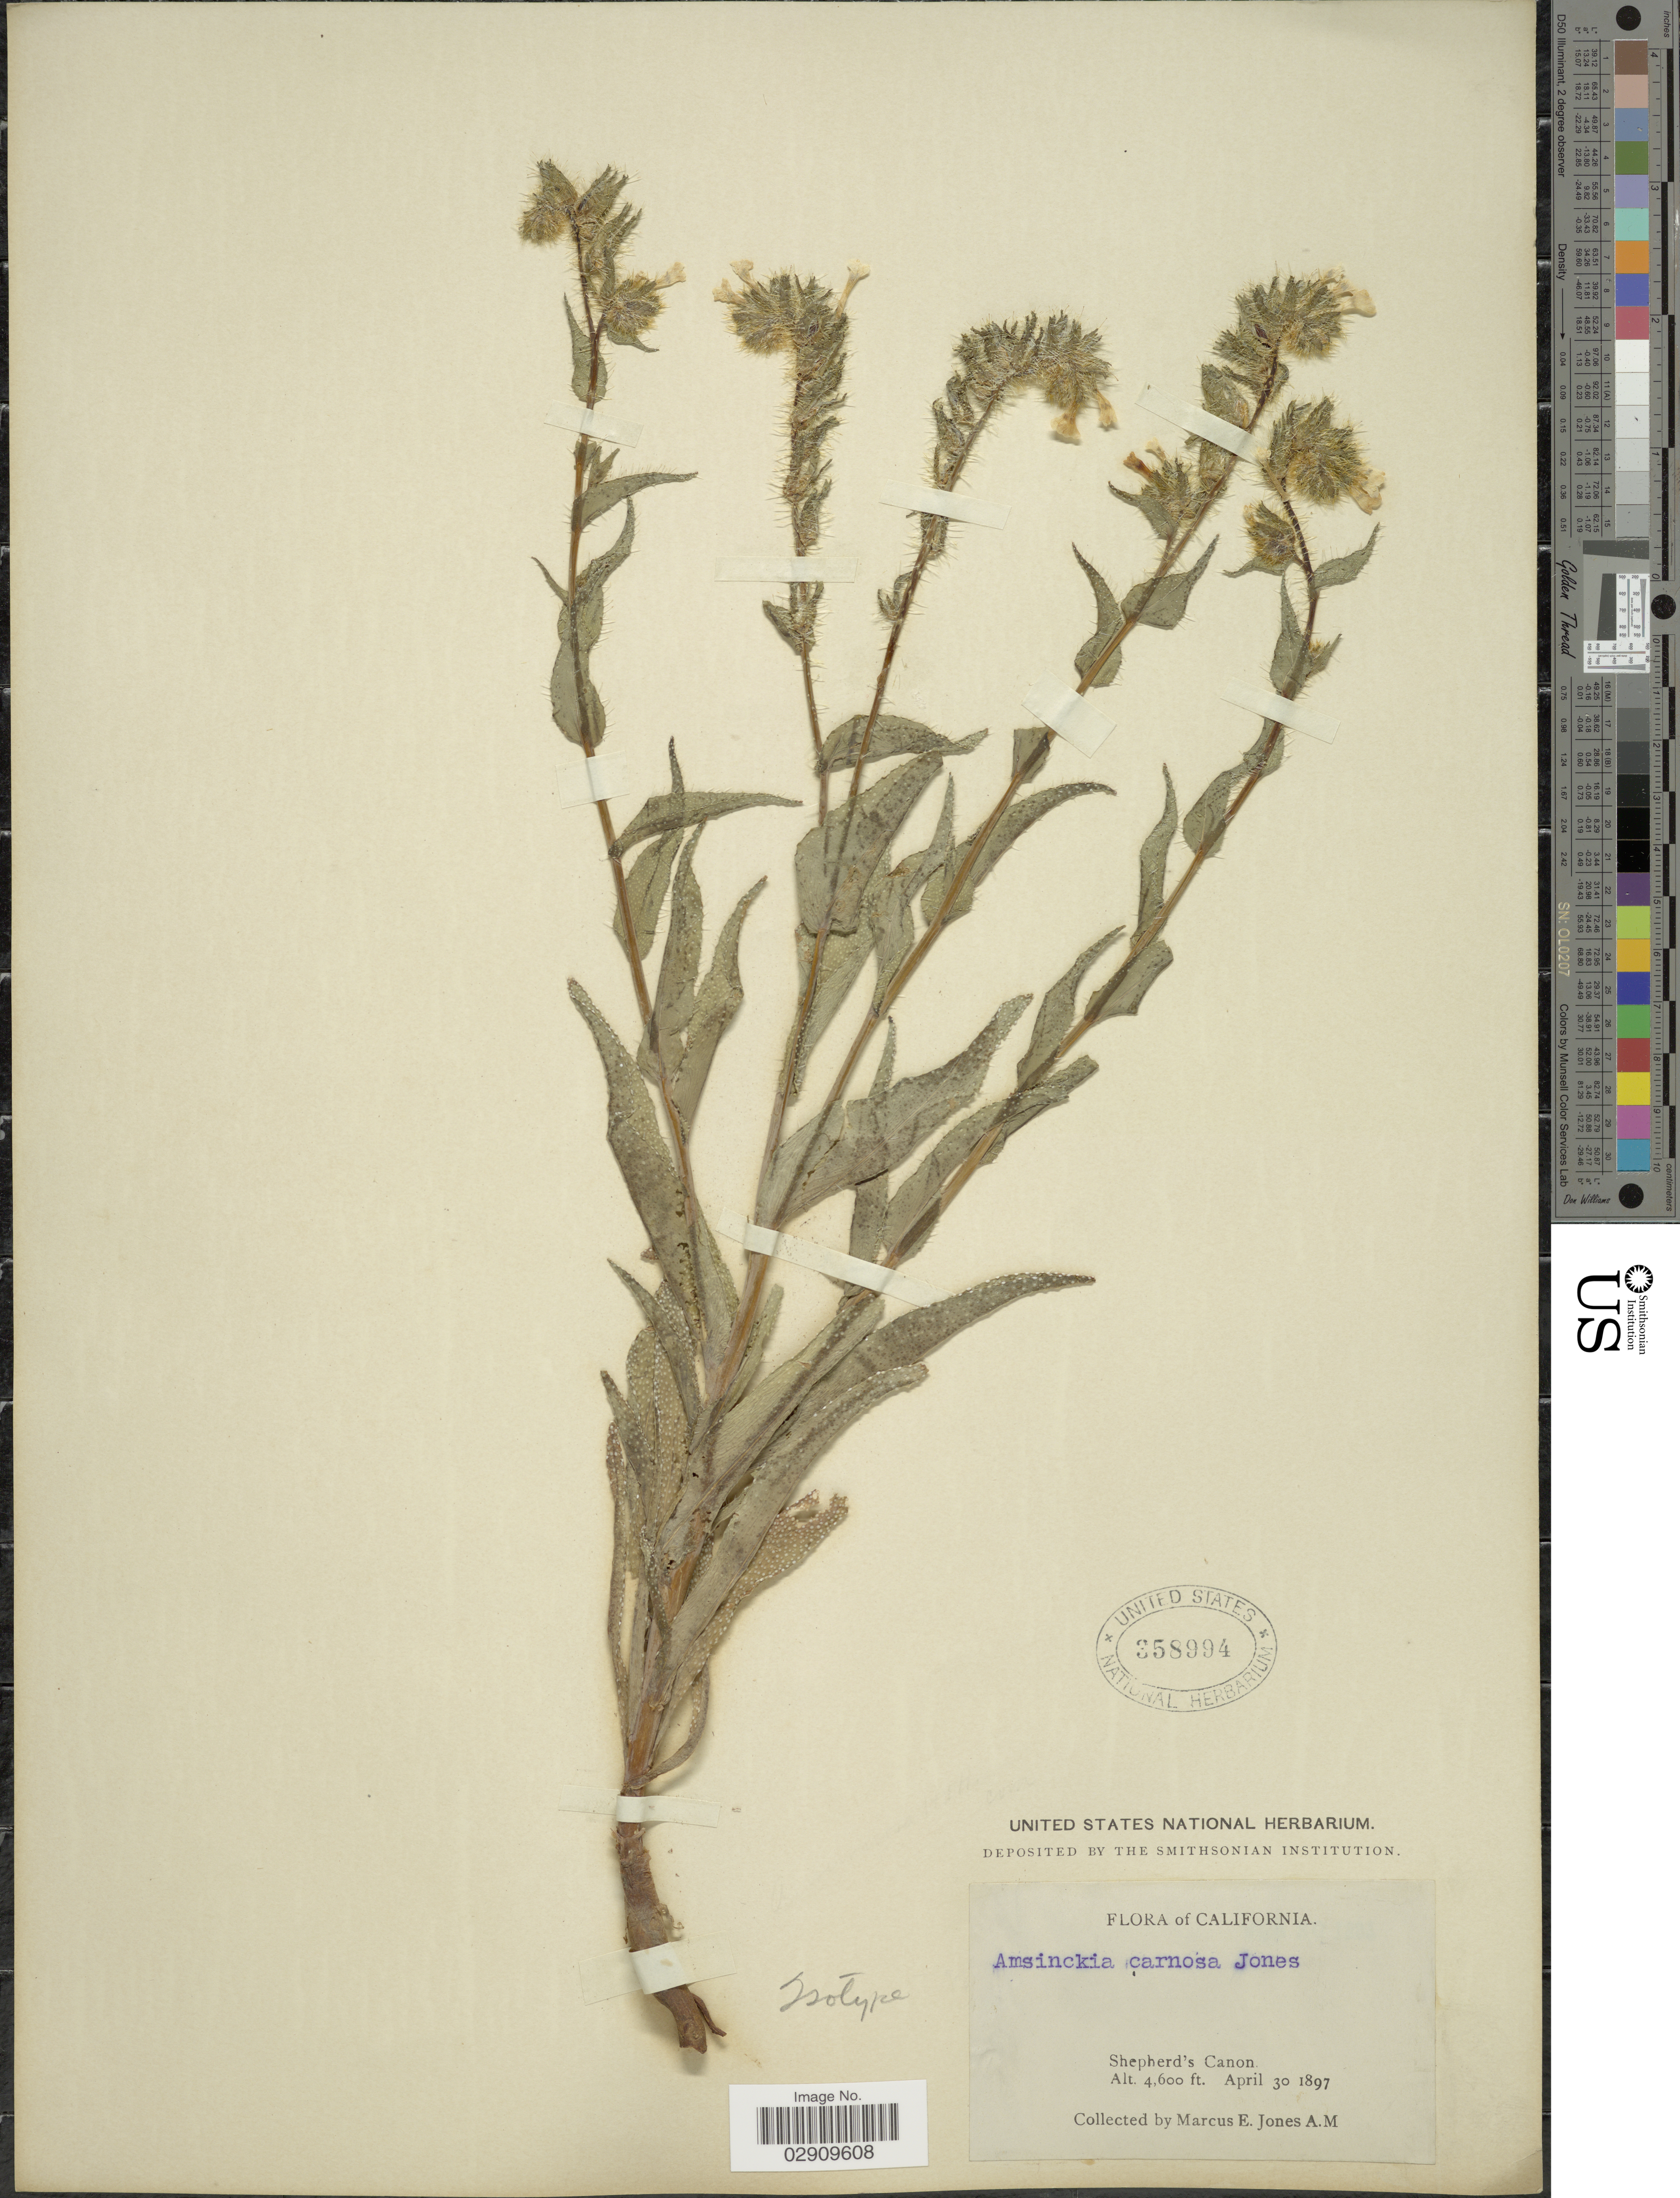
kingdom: Plantae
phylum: Tracheophyta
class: Magnoliopsida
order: Boraginales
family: Boraginaceae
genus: Amsinckia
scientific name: Amsinckia vernicosa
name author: Hook. & Arn.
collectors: M. E. Jones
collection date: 1897-04-30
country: United States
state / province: California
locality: Shepherd's Canon.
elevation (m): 1402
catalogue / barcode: US 358994